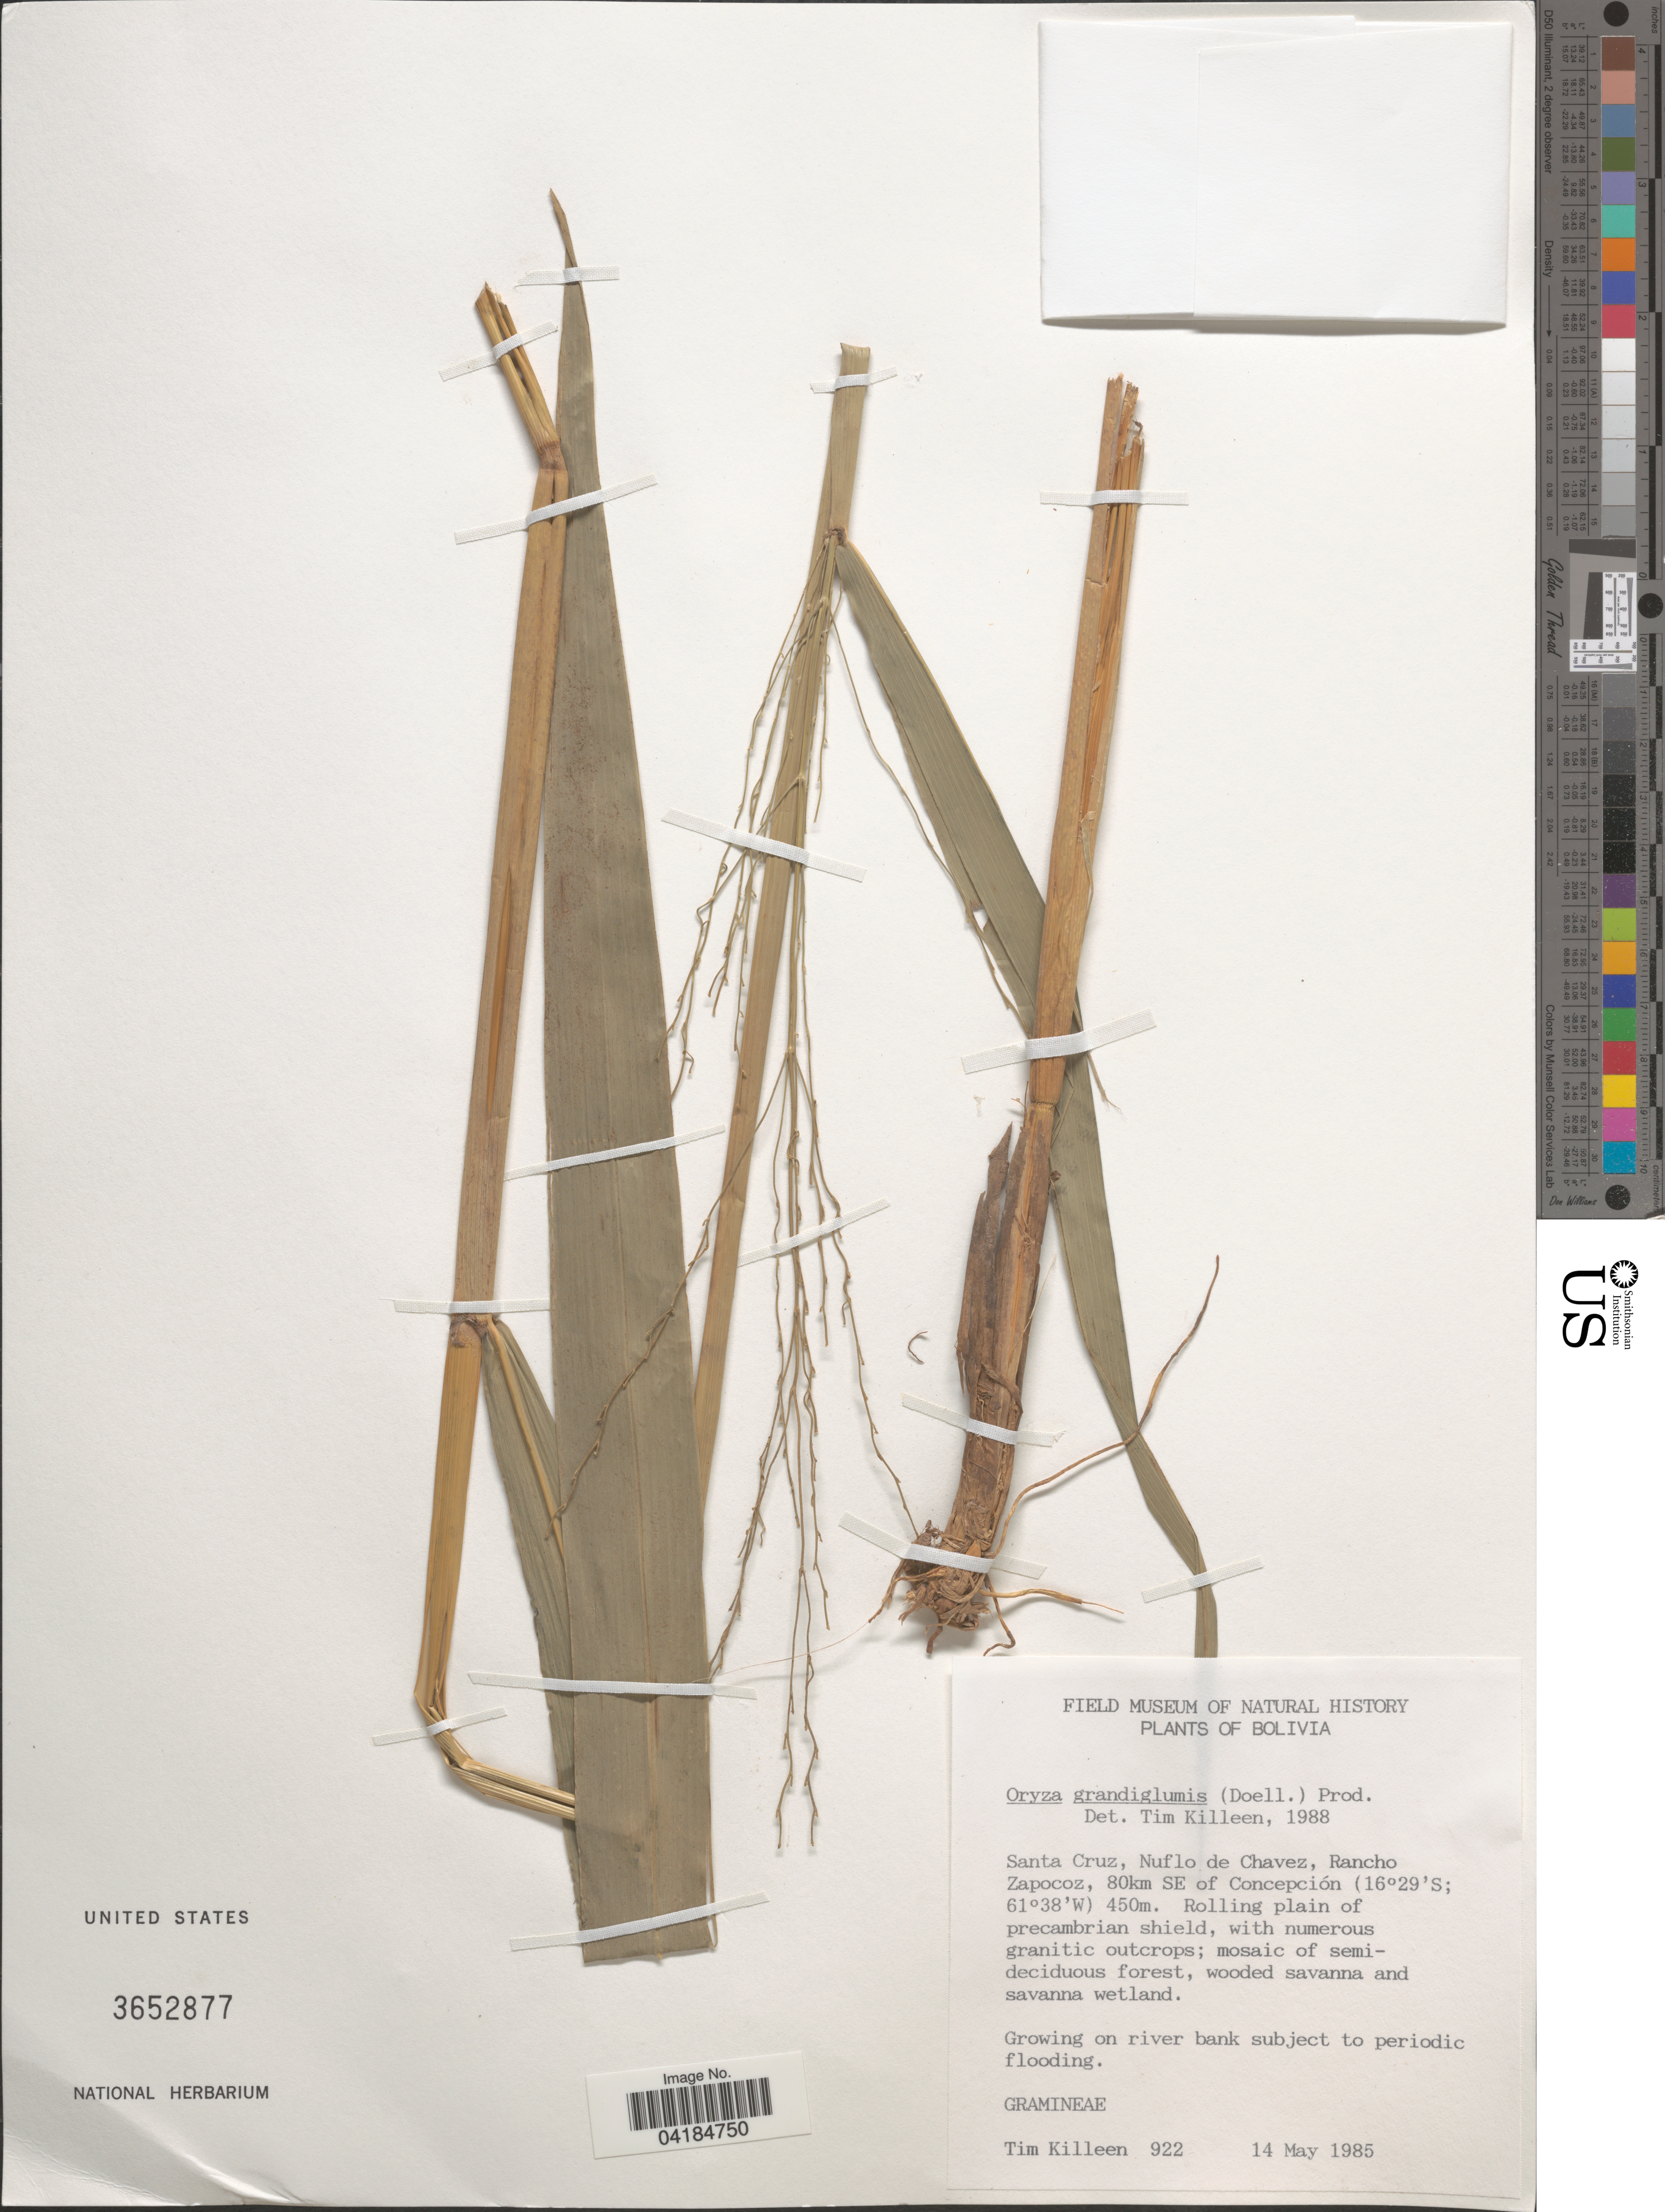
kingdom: Plantae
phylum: Tracheophyta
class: Liliopsida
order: Poales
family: Poaceae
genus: Oryza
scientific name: Oryza grandiglumis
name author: (Döll) Prod.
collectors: T. J. Killeen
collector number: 922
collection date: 1985-05-14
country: Bolivia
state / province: Santa Cruz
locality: Nuflo de Chavez, Rancho Zapocoz, 80km SE of Concepción.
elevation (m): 450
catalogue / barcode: US 3652877